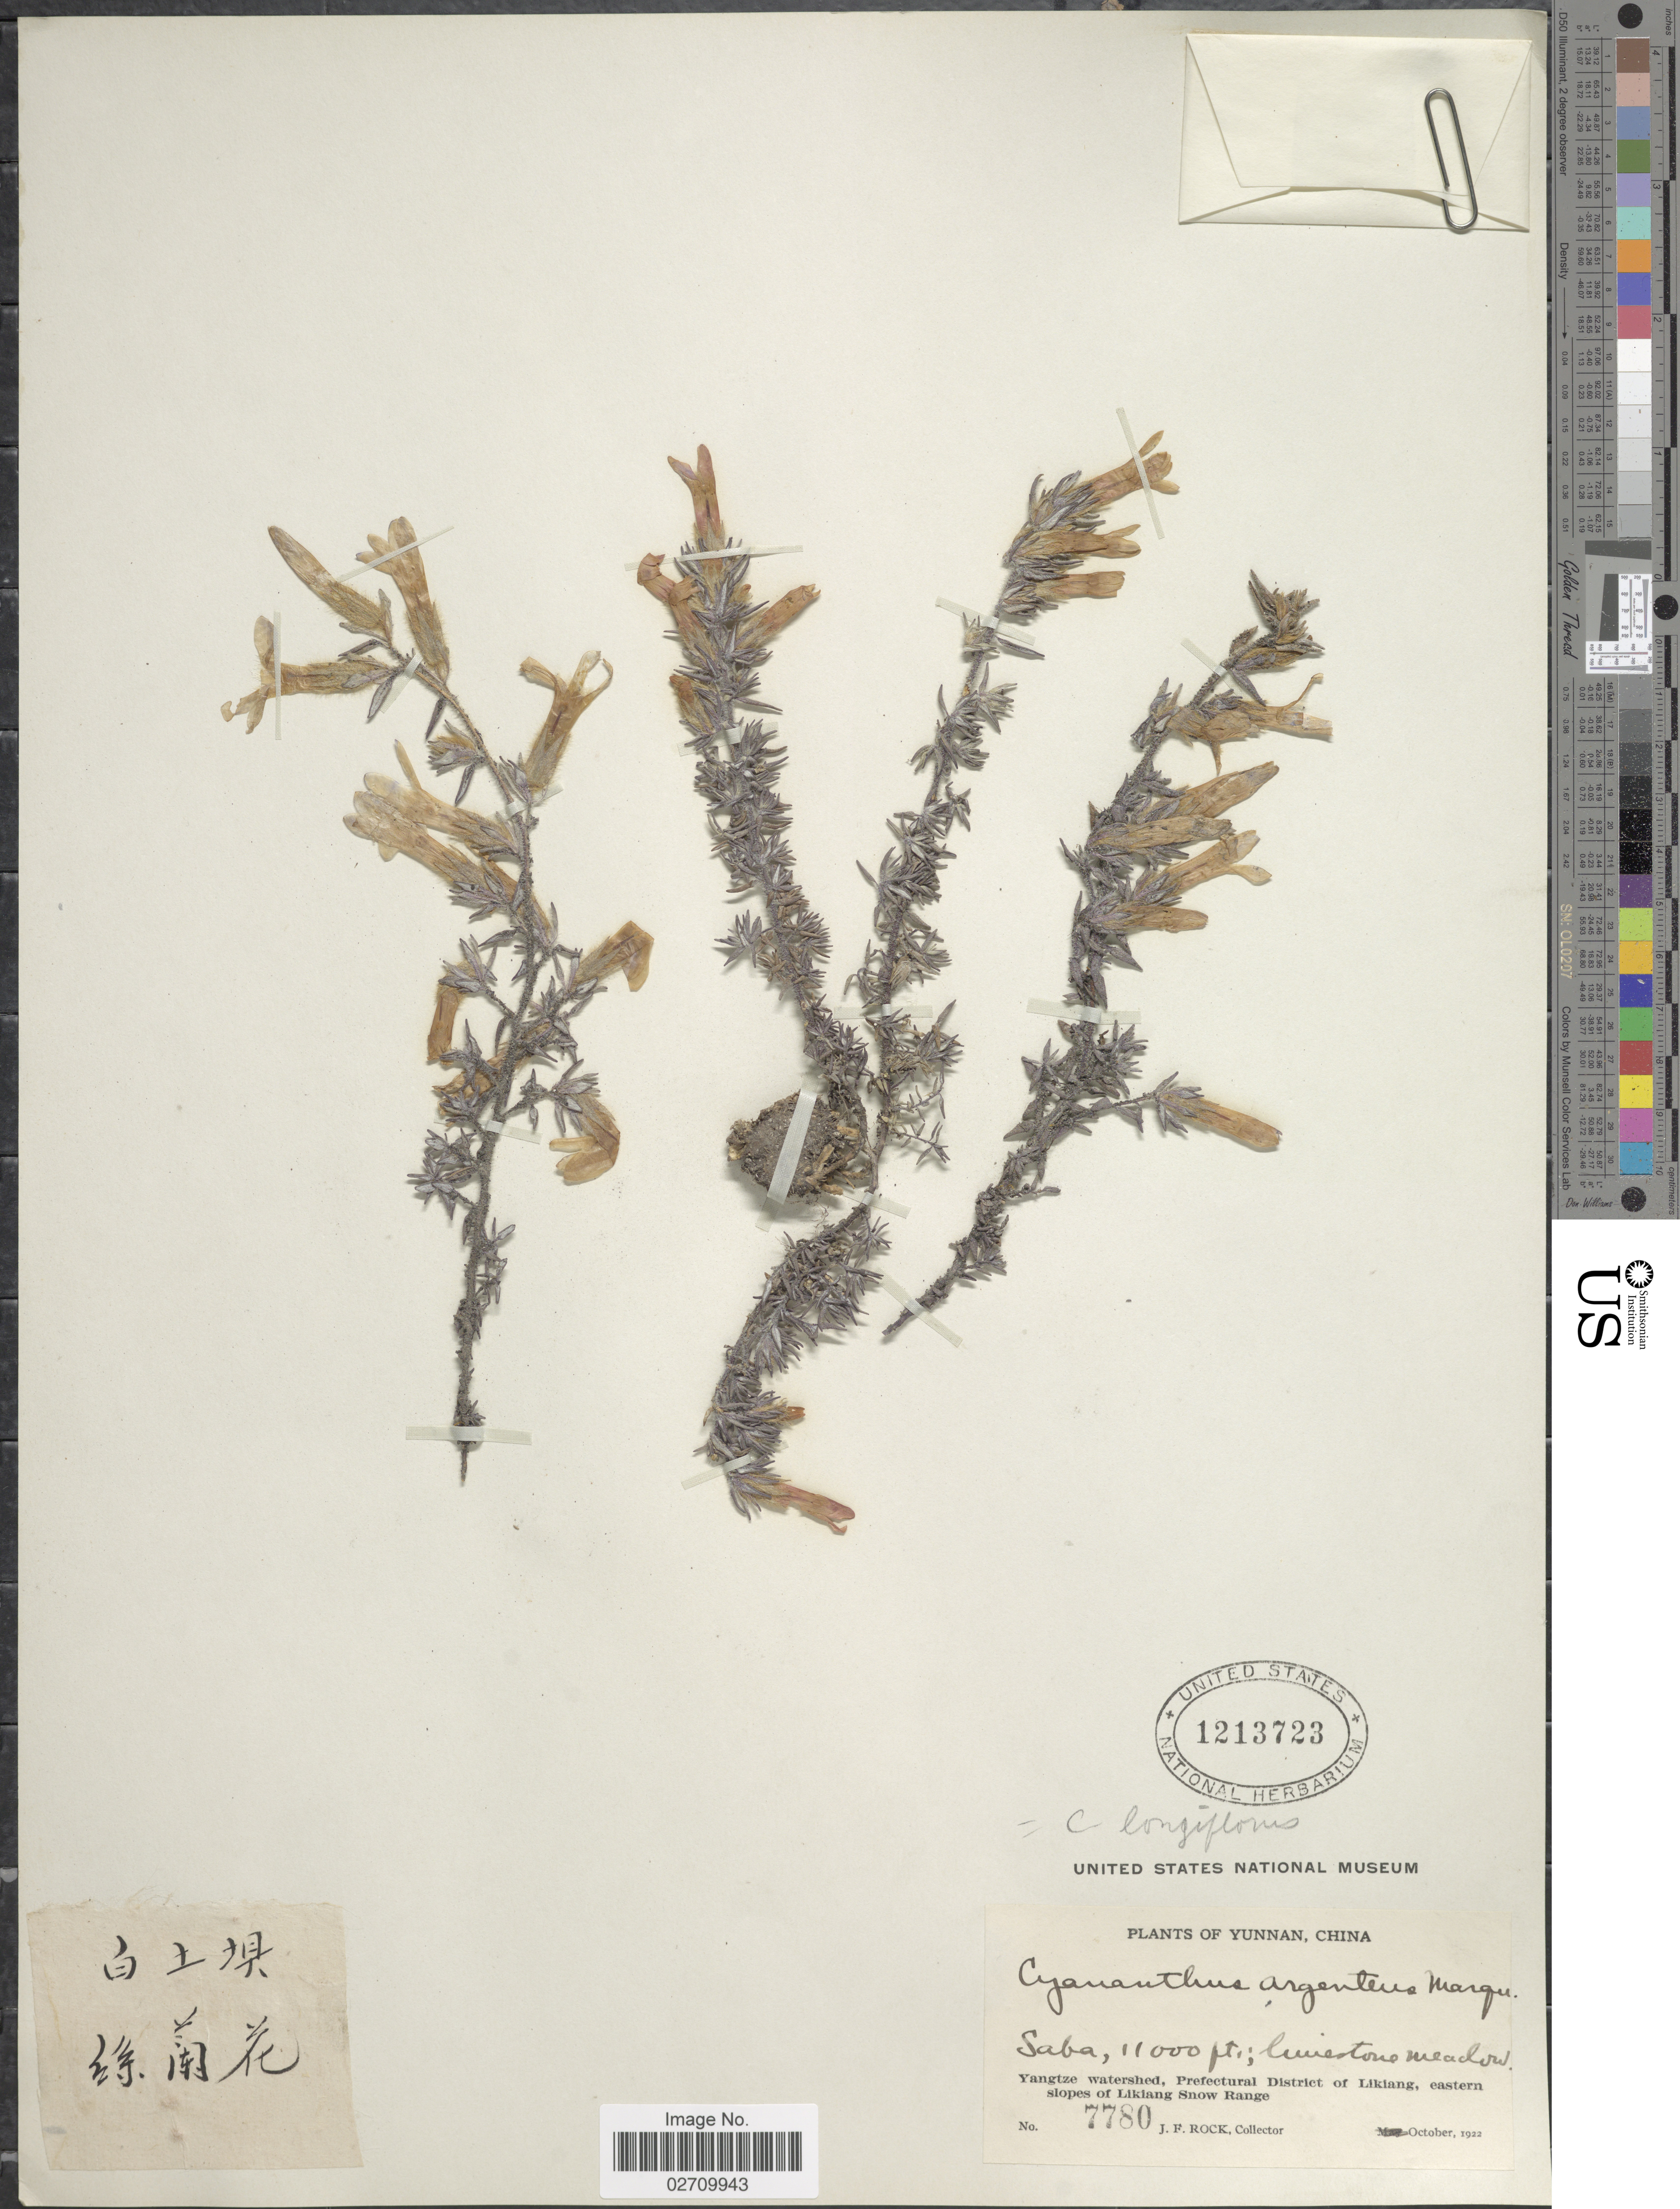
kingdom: Plantae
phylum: Tracheophyta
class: Magnoliopsida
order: Asterales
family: Campanulaceae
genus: Cyananthus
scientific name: Cyananthus longiflorus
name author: Franch.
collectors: J. F. Rock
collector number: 7780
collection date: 1922-10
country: China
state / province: Yunnan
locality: Saba. Yangtze watershed, Prefectural District of Likiang, eastern slopes of Likiang Snow Range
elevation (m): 3353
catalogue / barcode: US 1213723